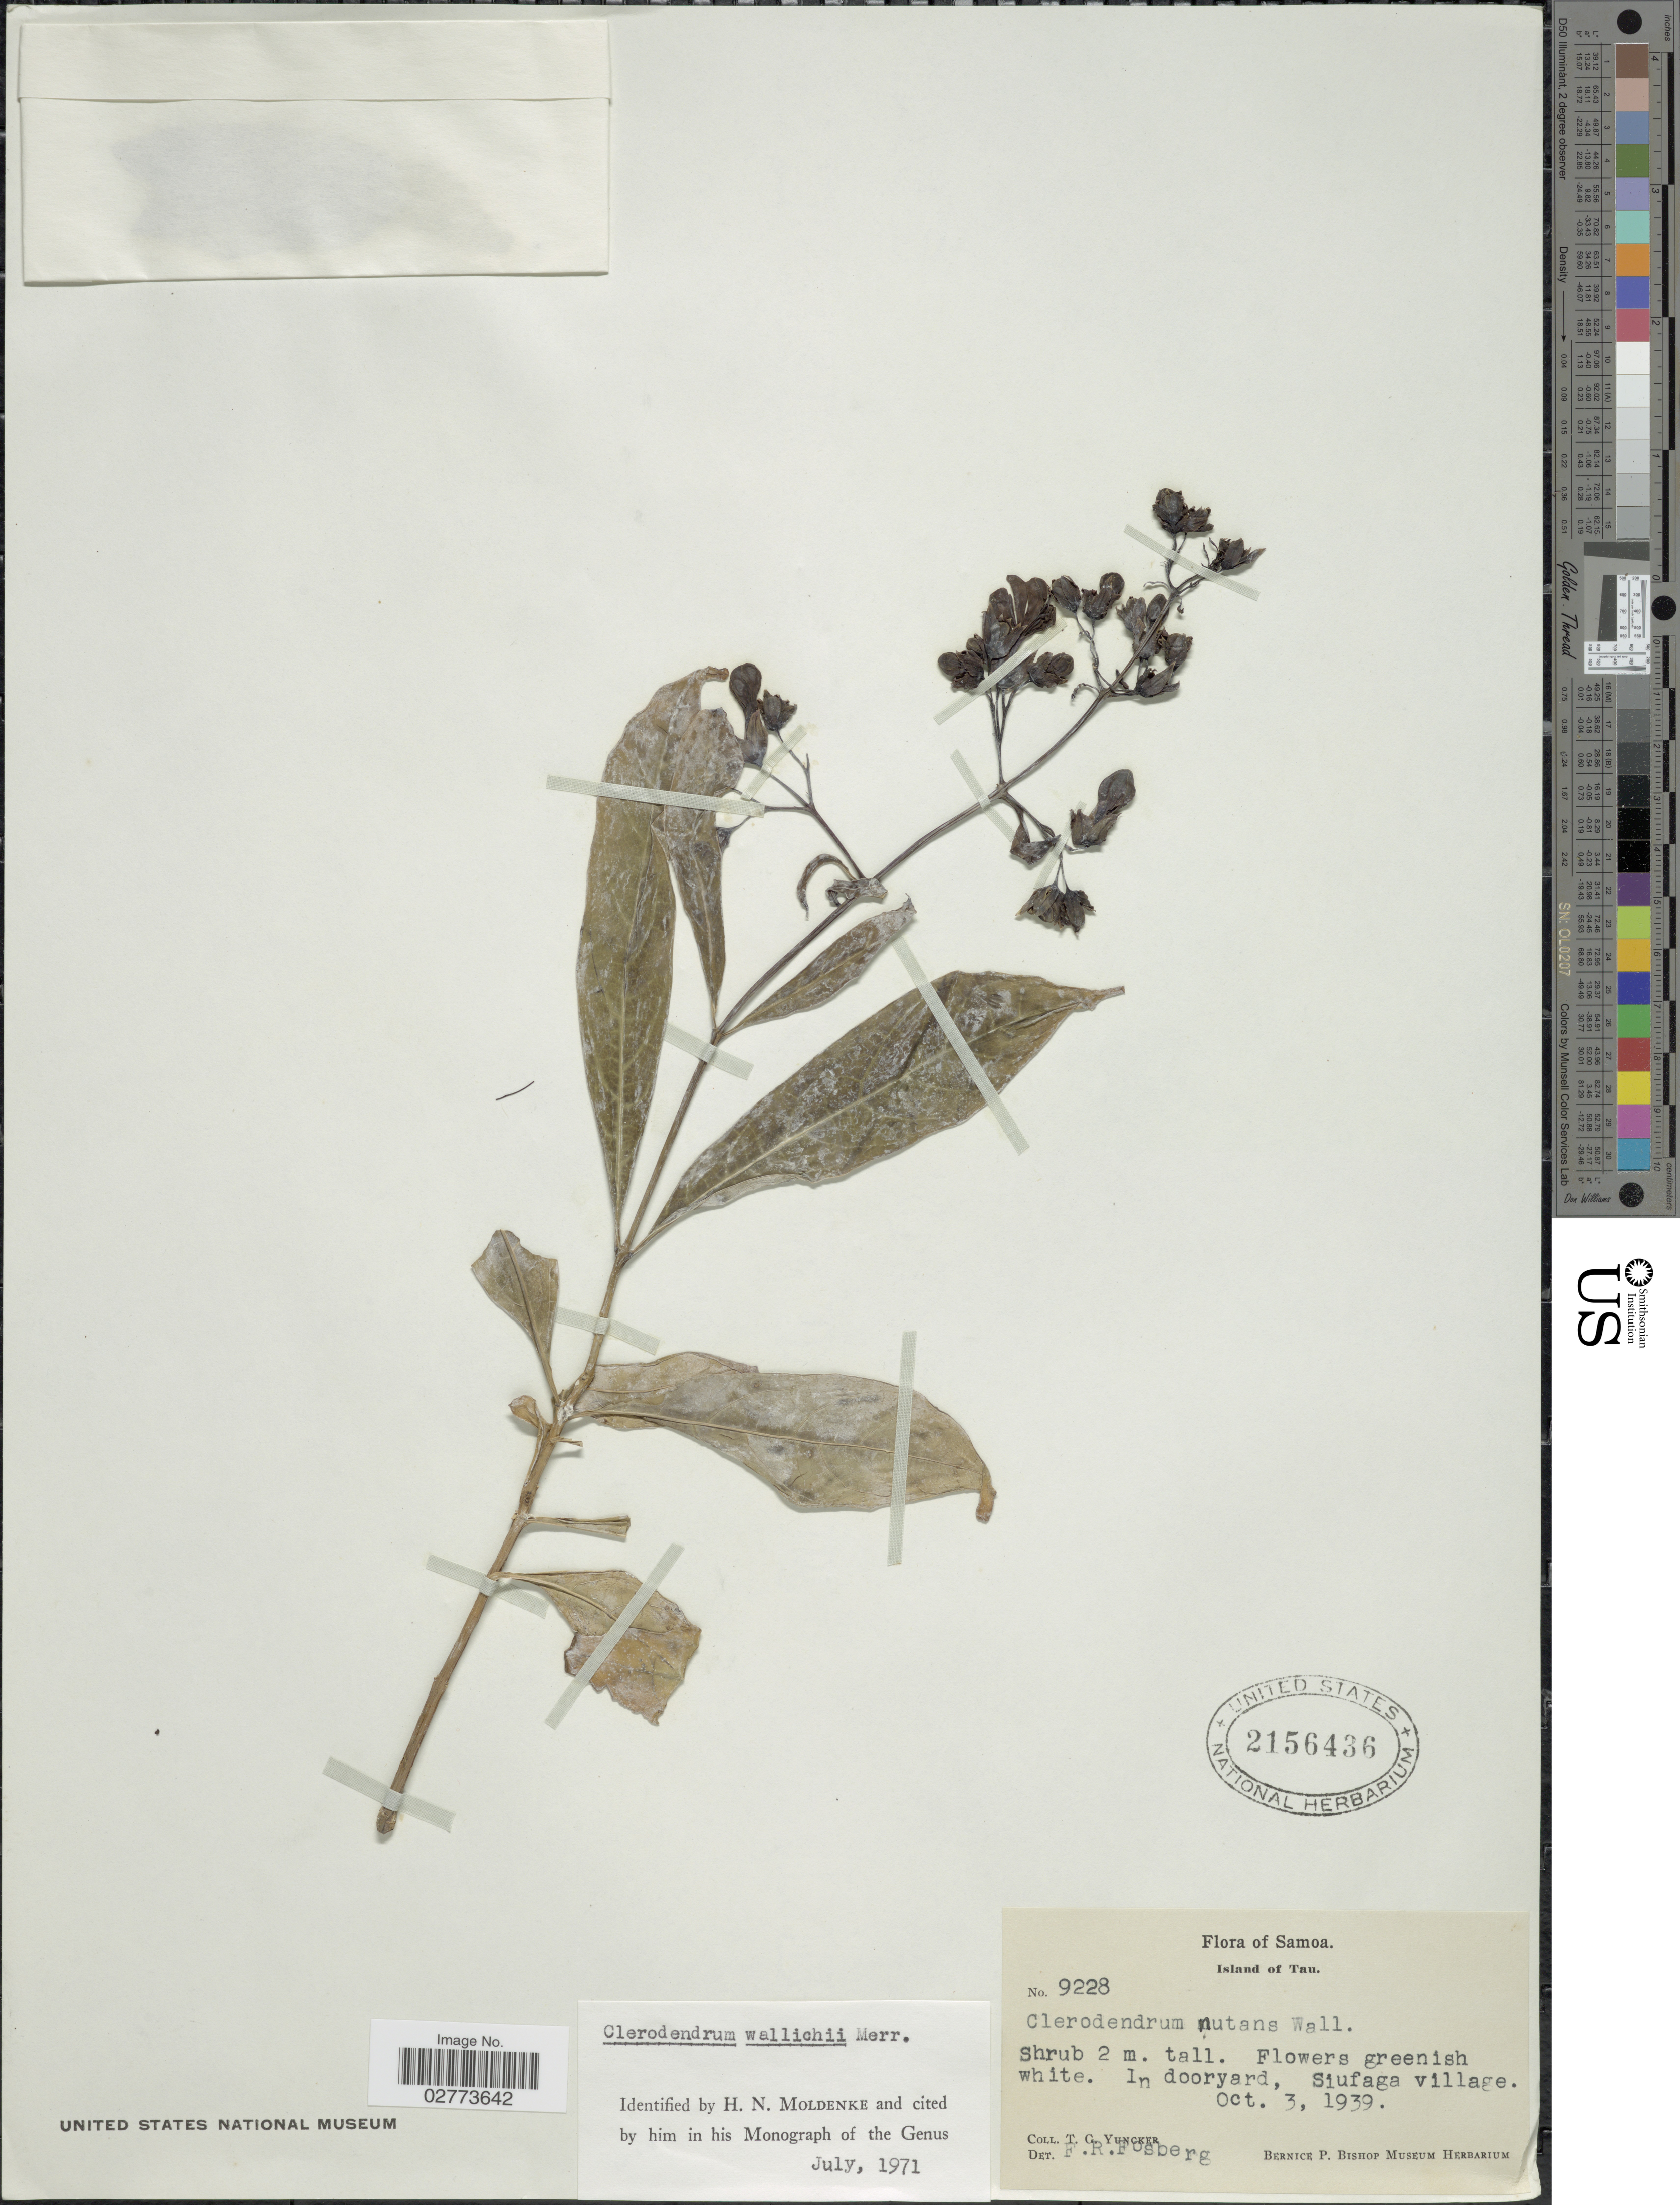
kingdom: Plantae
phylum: Tracheophyta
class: Magnoliopsida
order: Lamiales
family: Lamiaceae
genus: Clerodendrum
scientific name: Clerodendrum wallichii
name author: Merr.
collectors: T. G. Yuncker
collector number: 9228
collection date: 1939-10-03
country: American Samoa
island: Tau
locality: Samoa. Island of Tau. In dooryard, Siufaga village.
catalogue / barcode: US 2156436